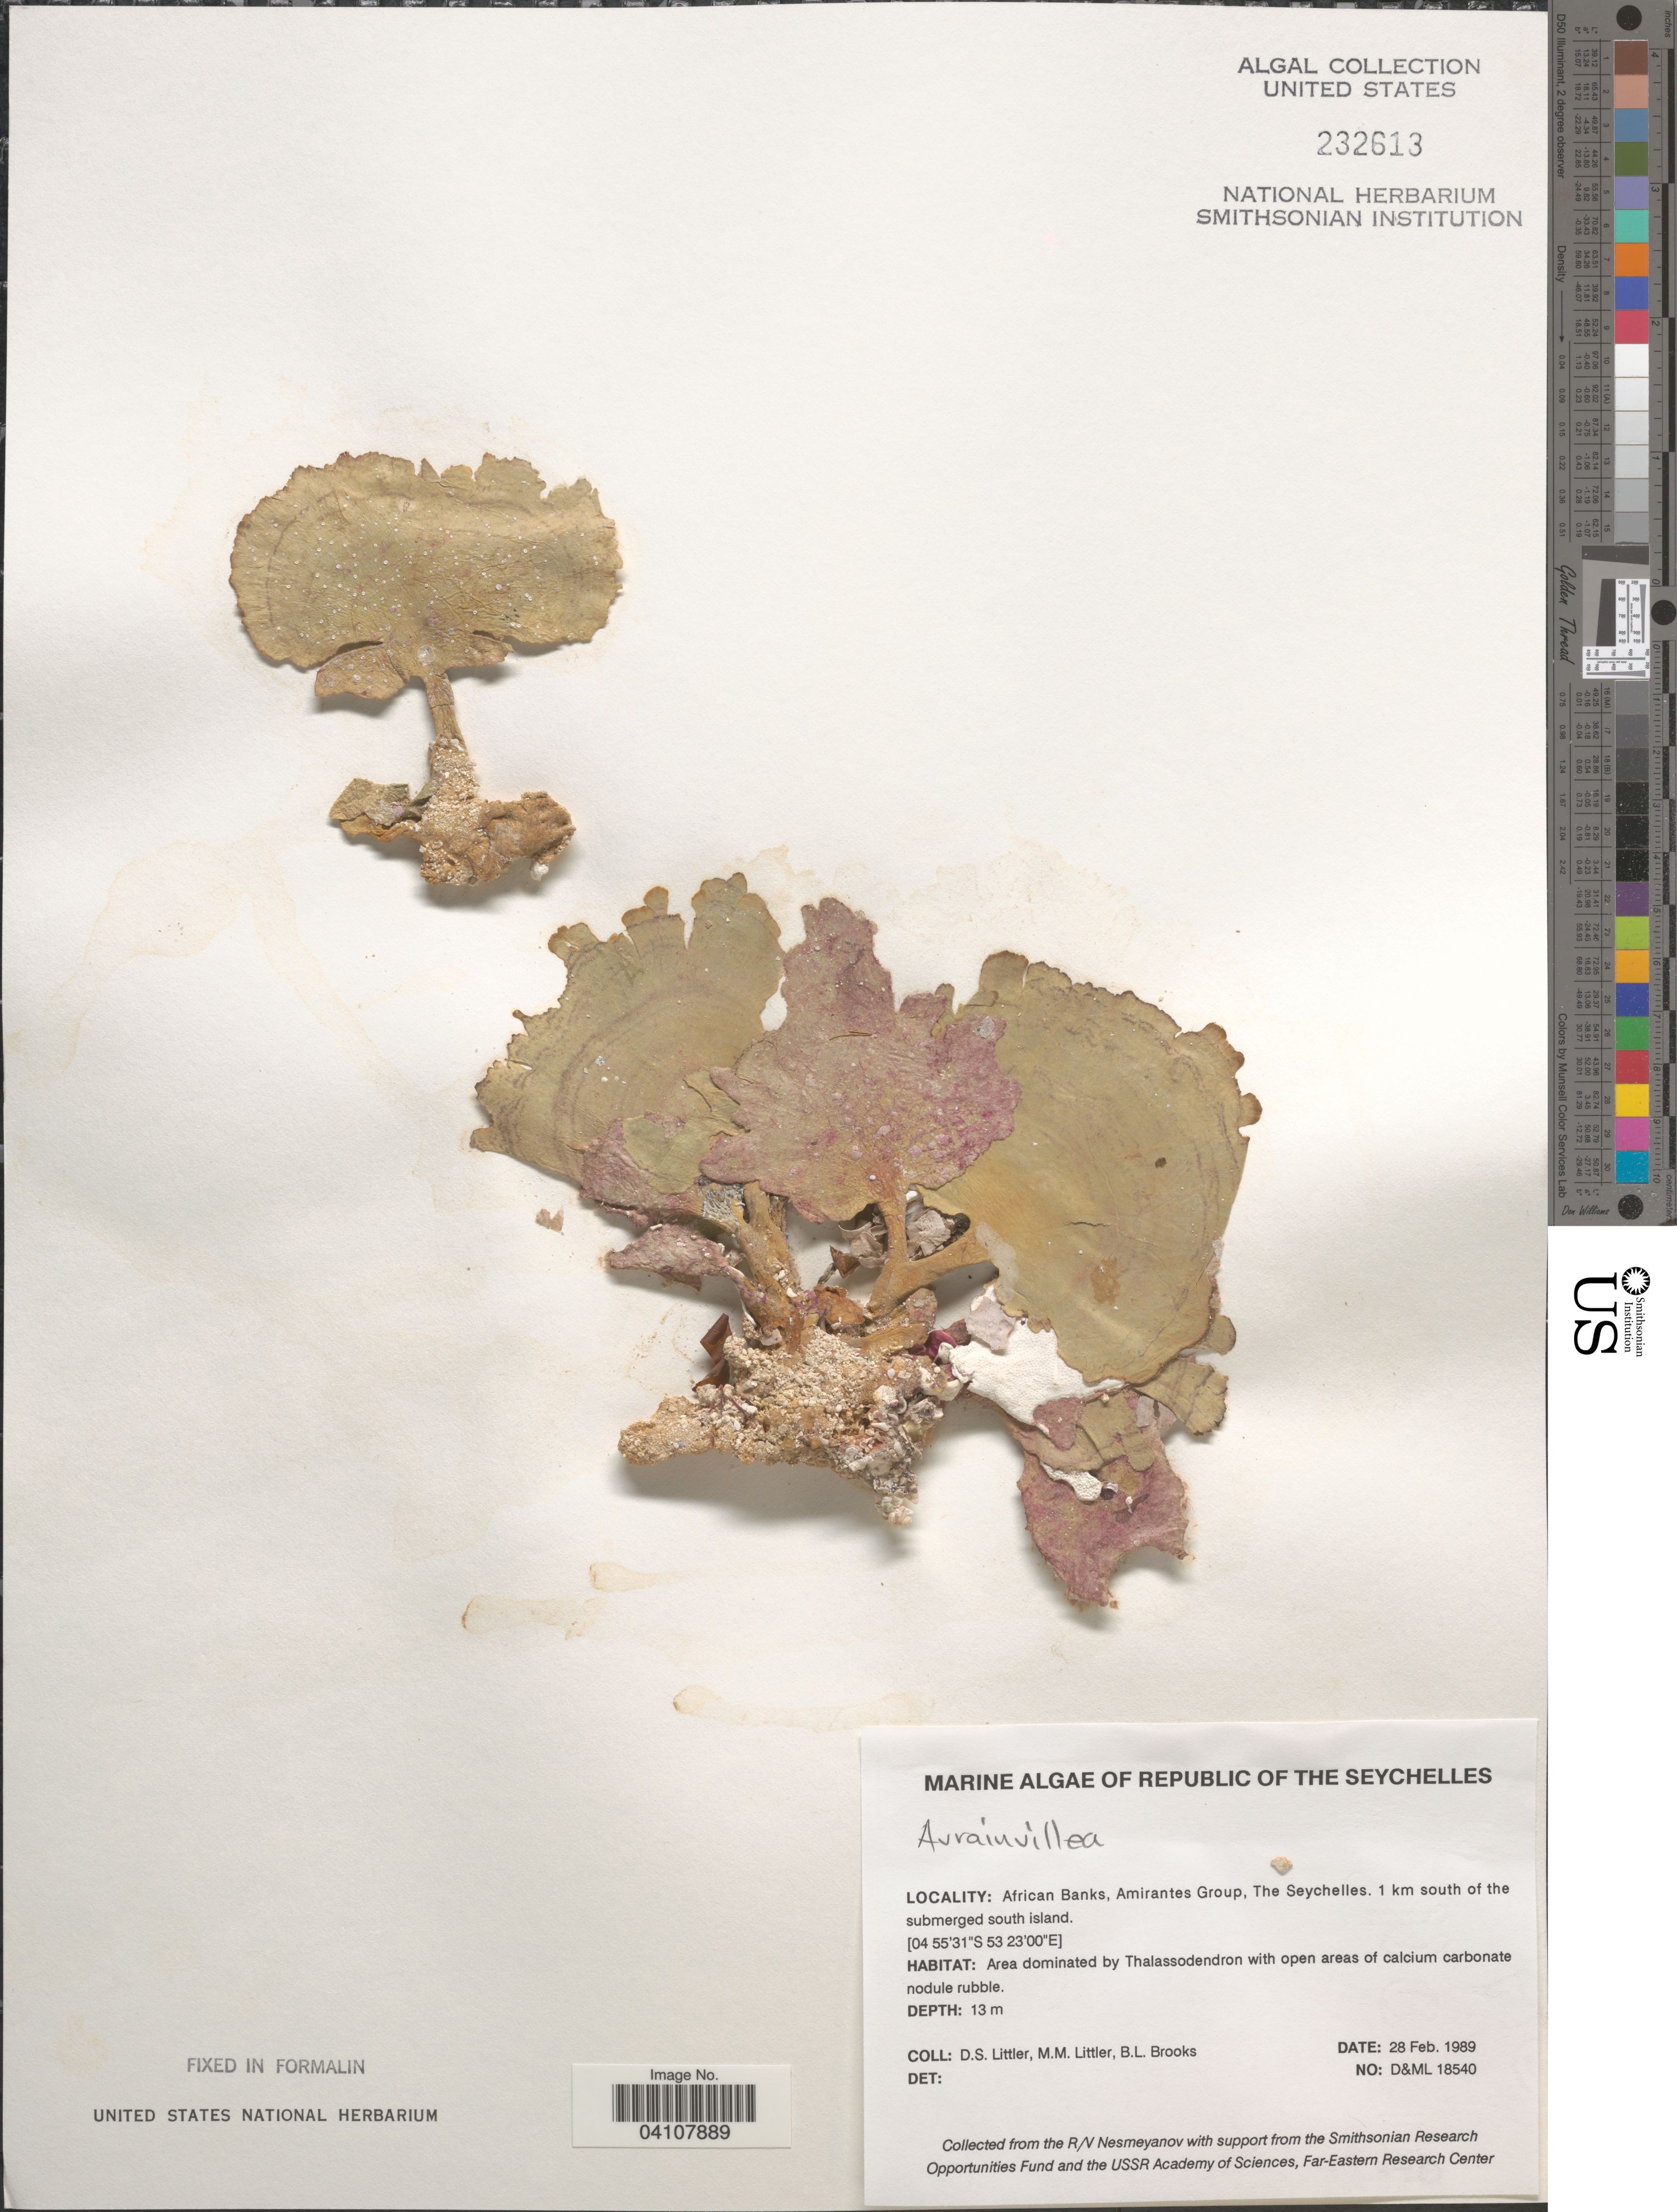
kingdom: Plantae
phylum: Chlorophyta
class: Ulvophyceae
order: Bryopsidales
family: Dichotomosiphonaceae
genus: Avrainvillea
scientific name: Avrainvillea sp.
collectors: D. S. Littler & B. Brooks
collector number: D&ML18540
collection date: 1989-02-28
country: Seychelles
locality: Republic of the Seychelles. African Banks, Amirantes Group. 1 km south of the submerged south island.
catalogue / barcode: US 232613